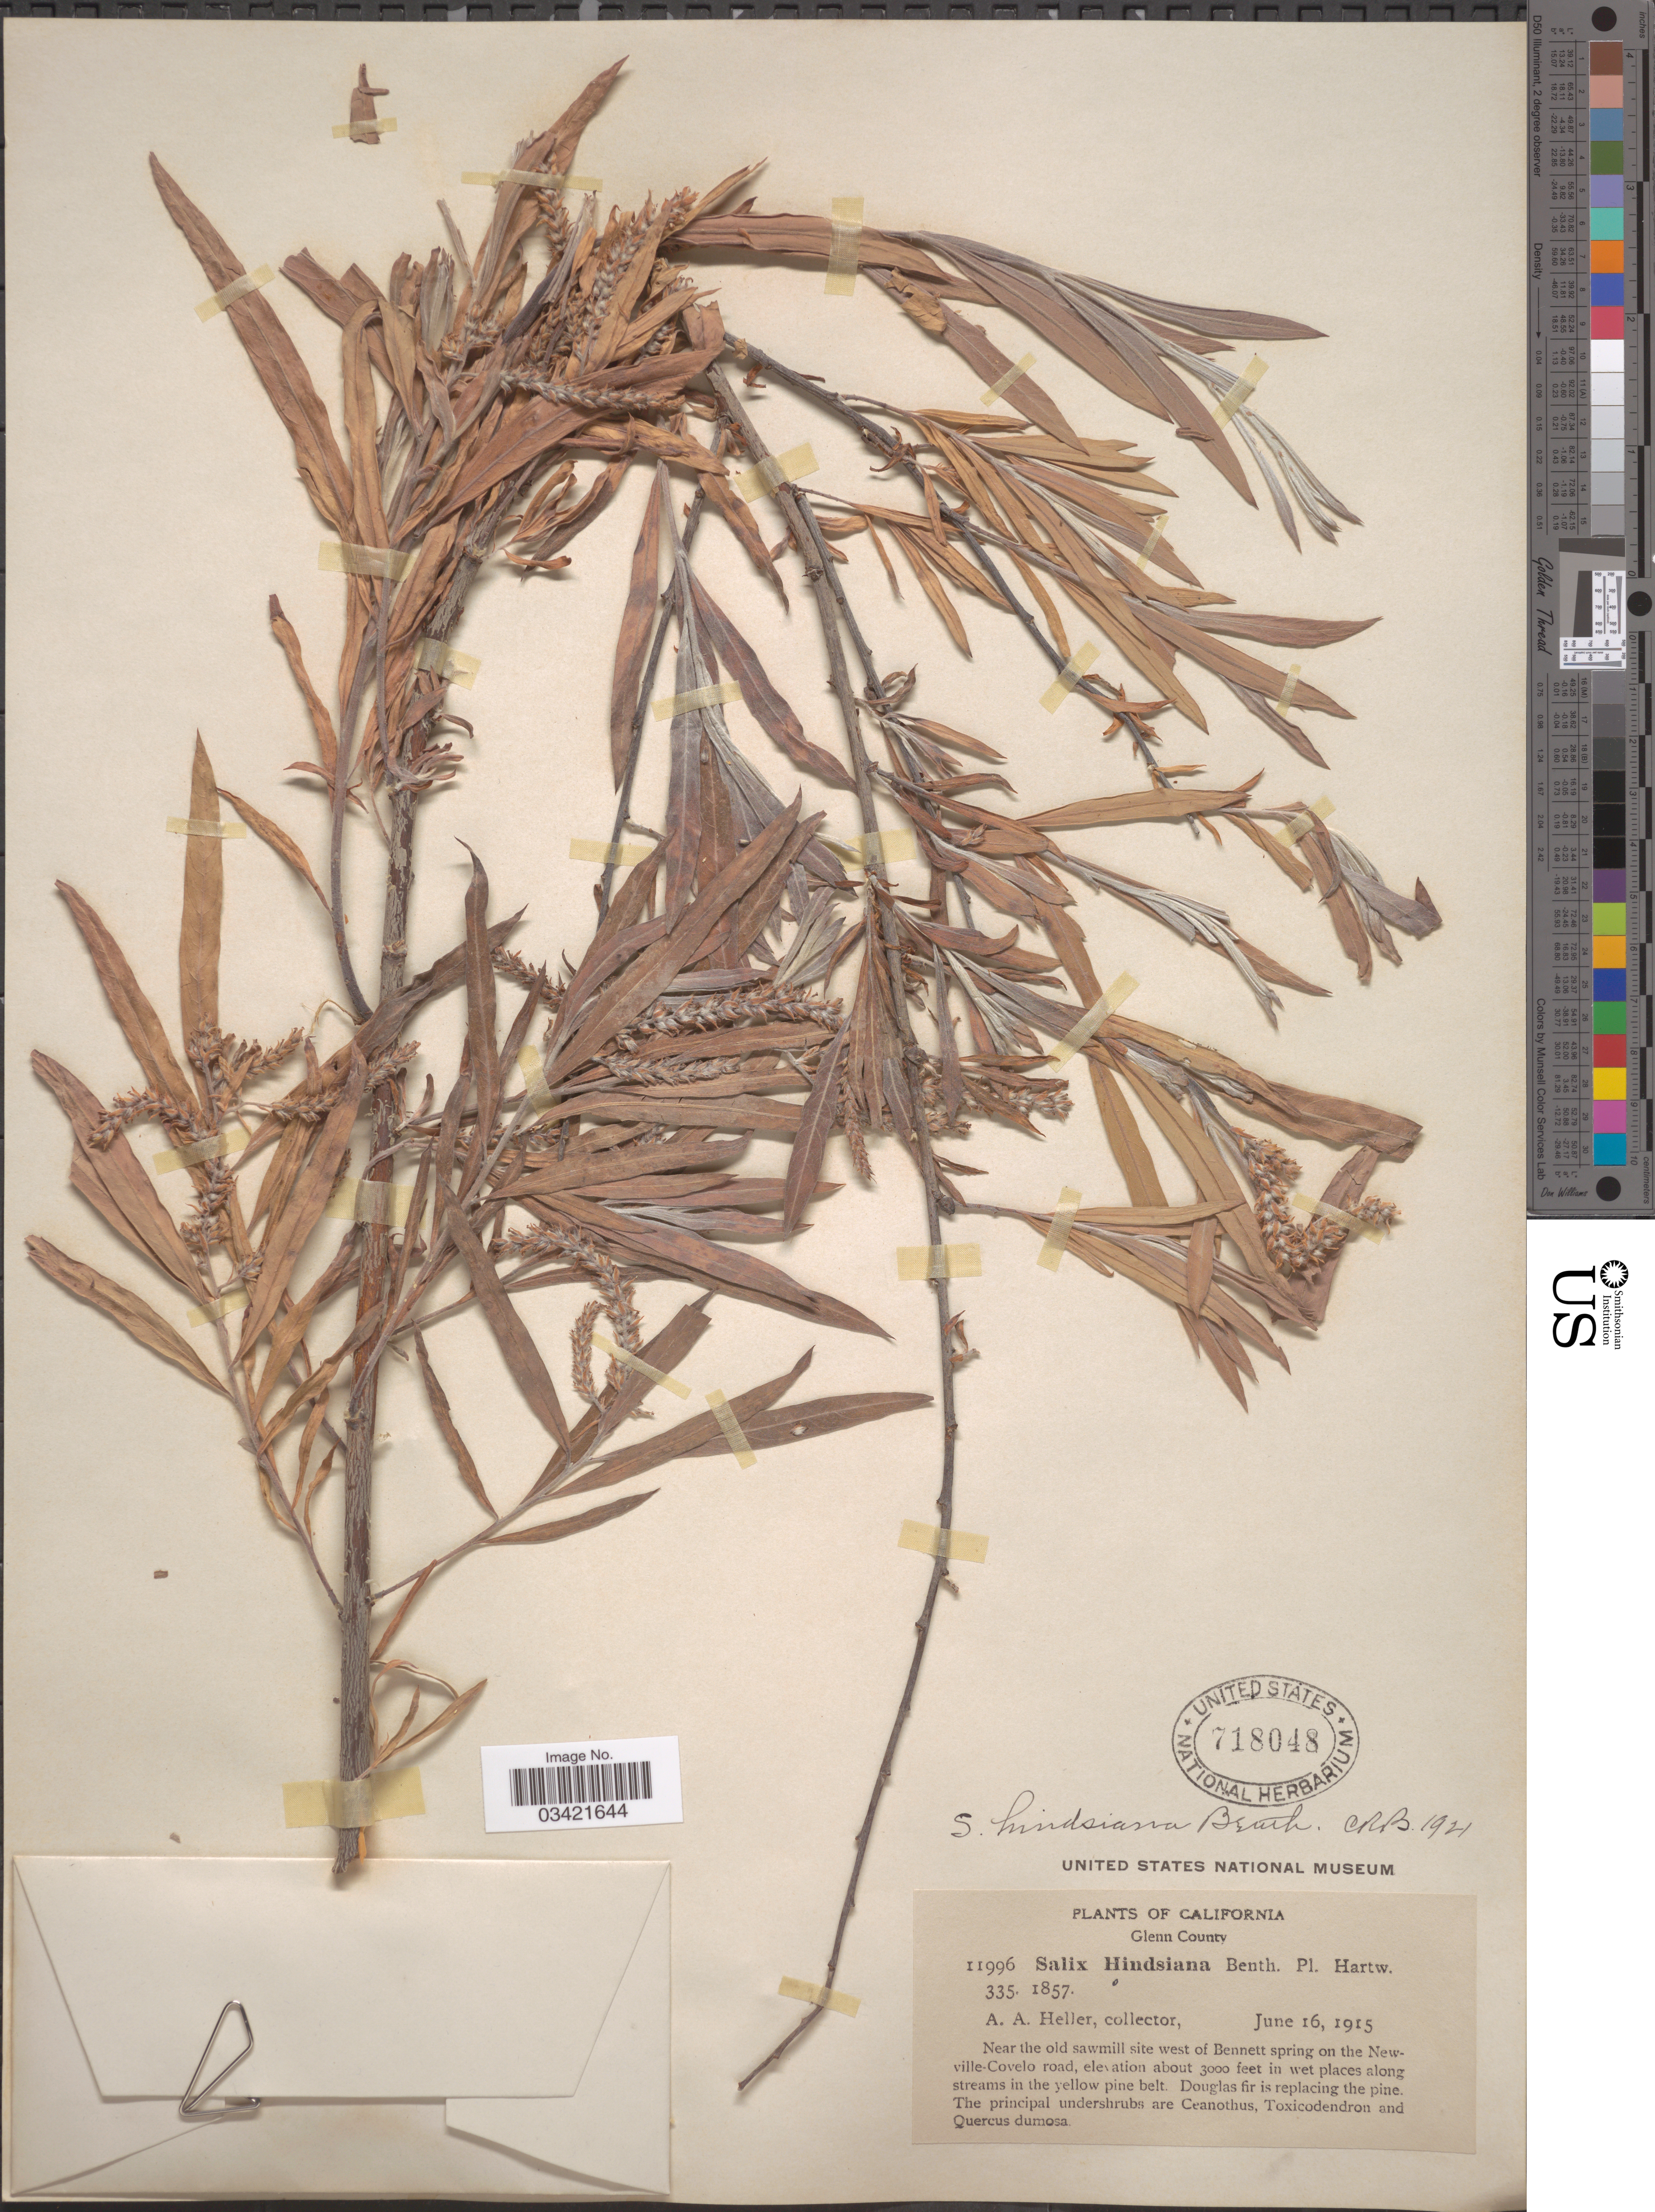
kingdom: Plantae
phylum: Tracheophyta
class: Magnoliopsida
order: Malpighiales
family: Salicaceae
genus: Salix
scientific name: Salix hindsiana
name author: Benth.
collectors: A. A. Heller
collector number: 11996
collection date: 1915-06-16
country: United States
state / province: California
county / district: Glenn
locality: Glenn County. Near the old sawmill site west of Bennett spring on the Newville-Covelo road.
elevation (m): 914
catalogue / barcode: US 718048